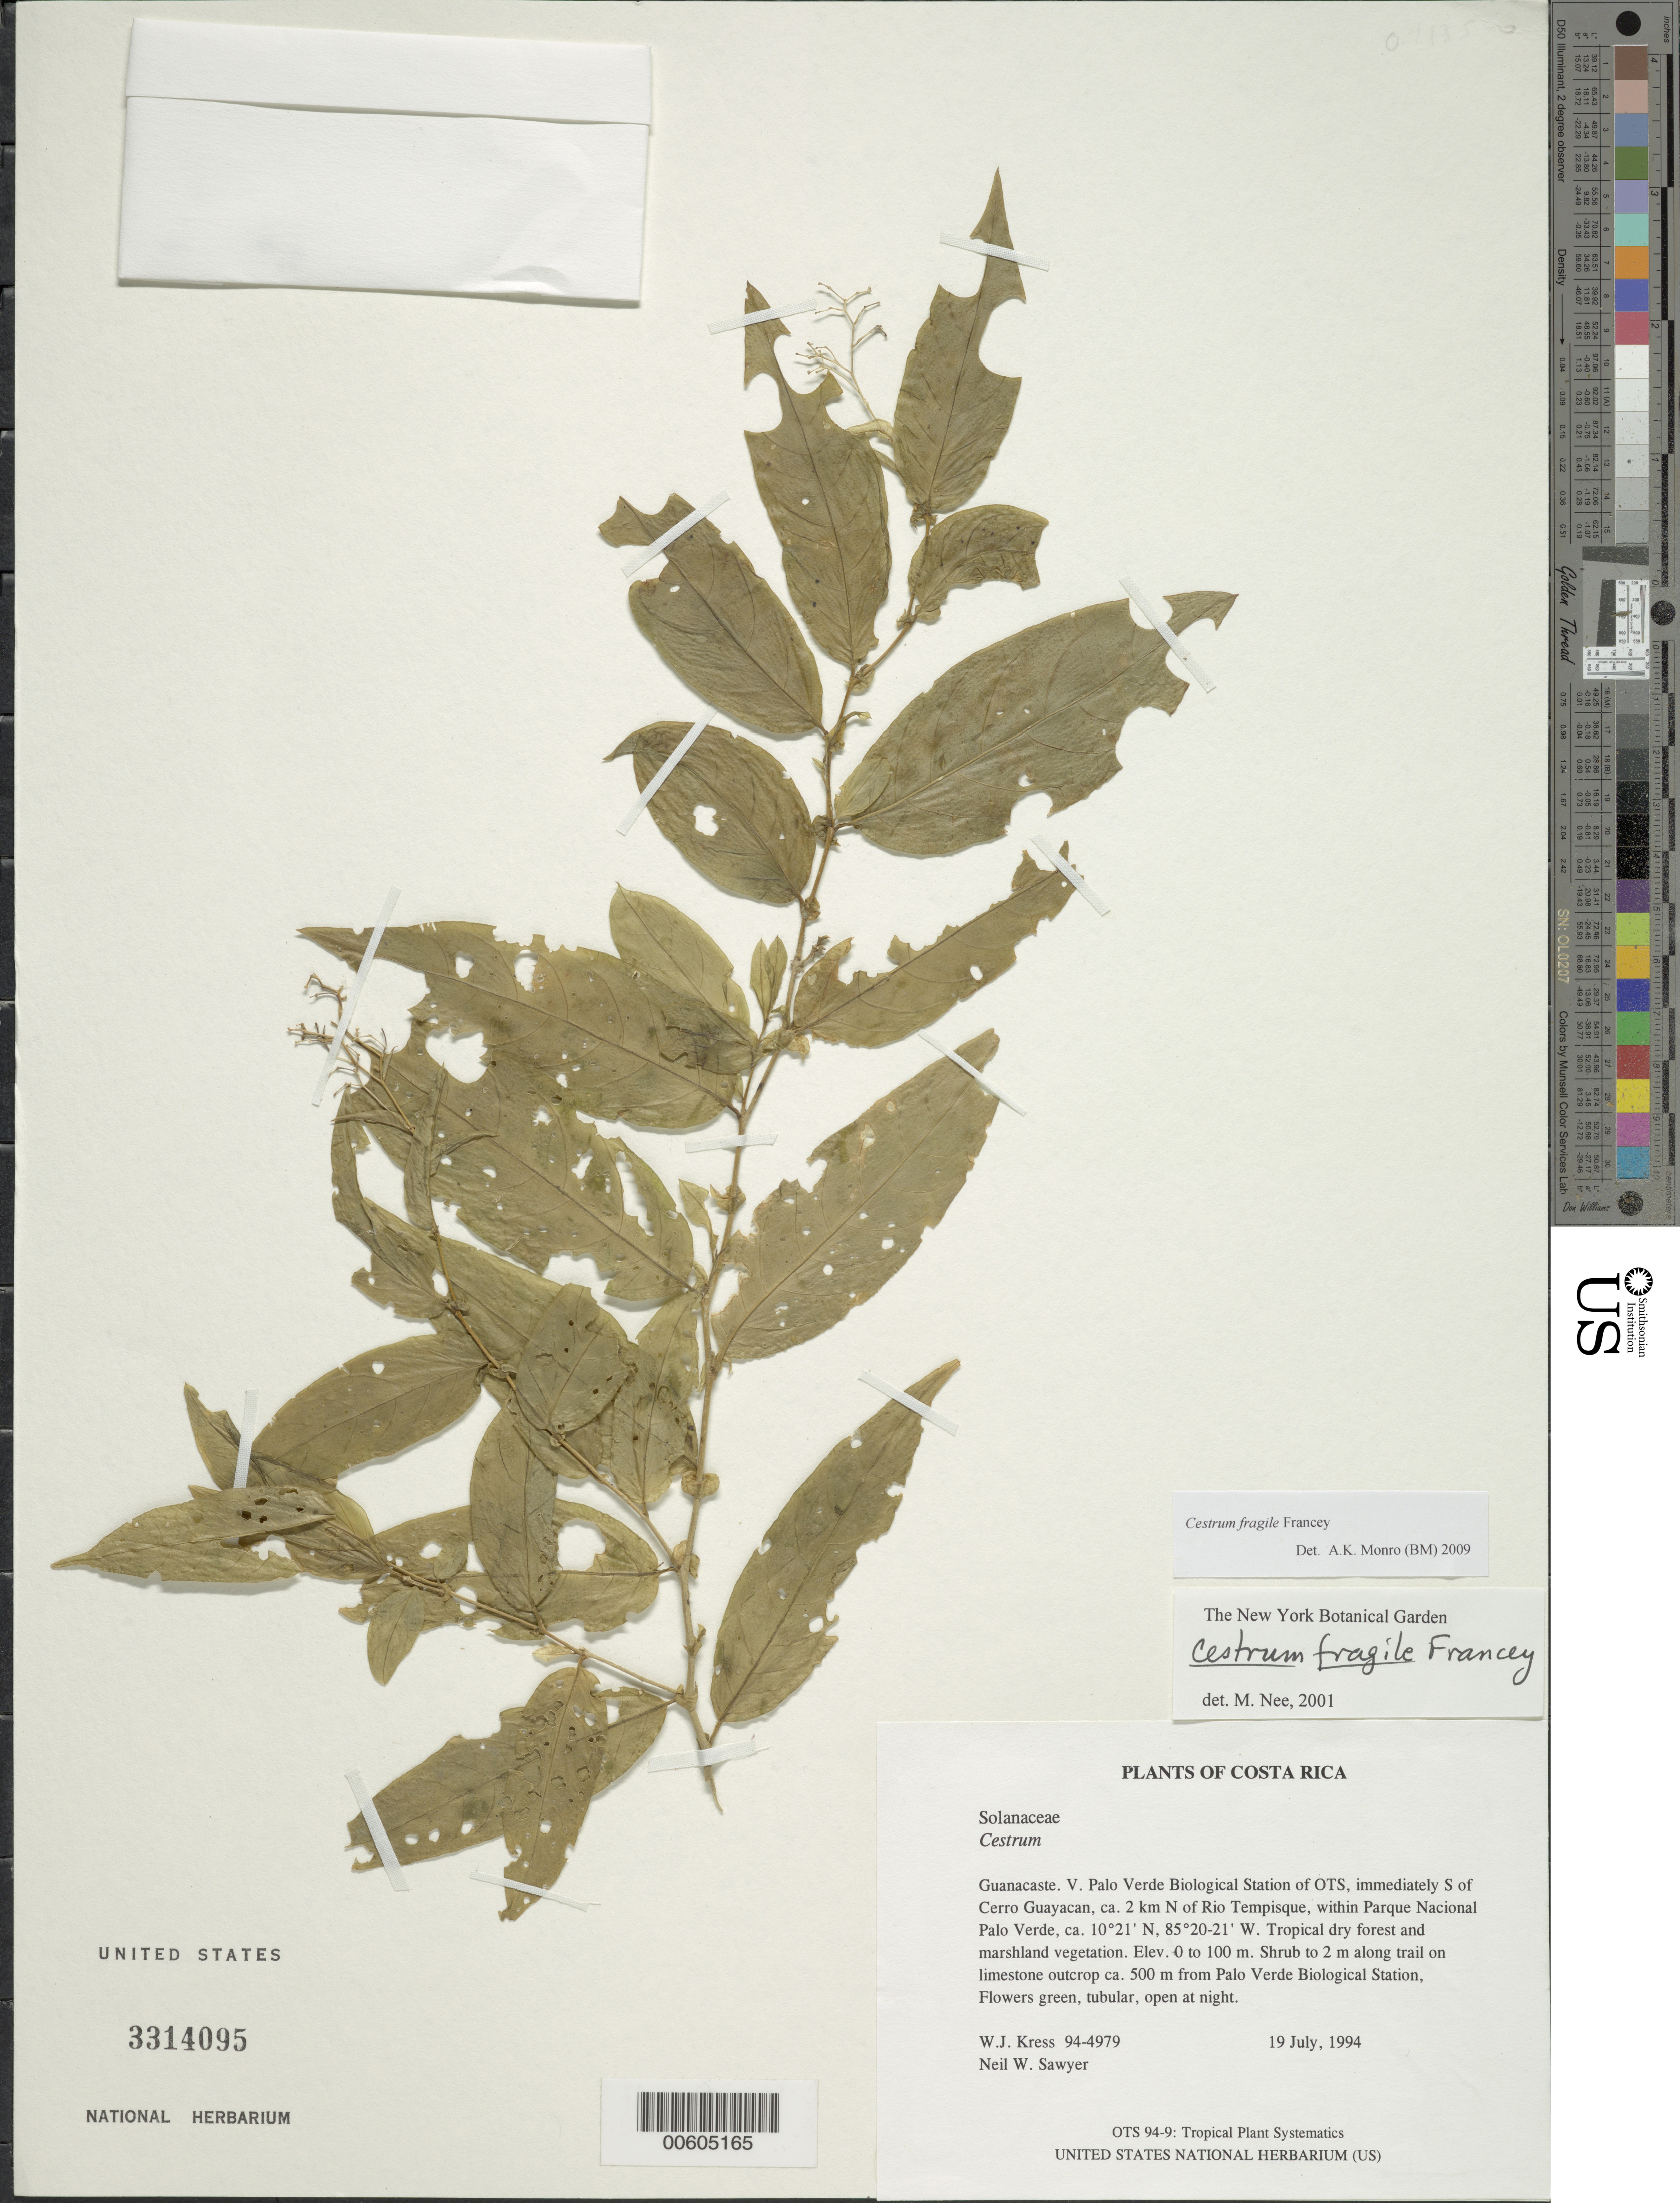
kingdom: Plantae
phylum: Tracheophyta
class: Magnoliopsida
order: Solanales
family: Solanaceae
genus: Cestrum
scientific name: Cestrum fragile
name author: Francey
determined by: Nee, Michael H.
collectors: W. J. Kress & N. W. Sawyer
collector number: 94-4979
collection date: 1994-07-19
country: Costa Rica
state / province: Guanacaste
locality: V. Palo Verde Biological Station of OTS, immediately S of Cerro Guayacan, ca. 2 km N of Rio Tempisque, within Parque Nacional Palo Verde. Tropical dry forest and marshland vegetation.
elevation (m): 0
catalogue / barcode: US 3314095